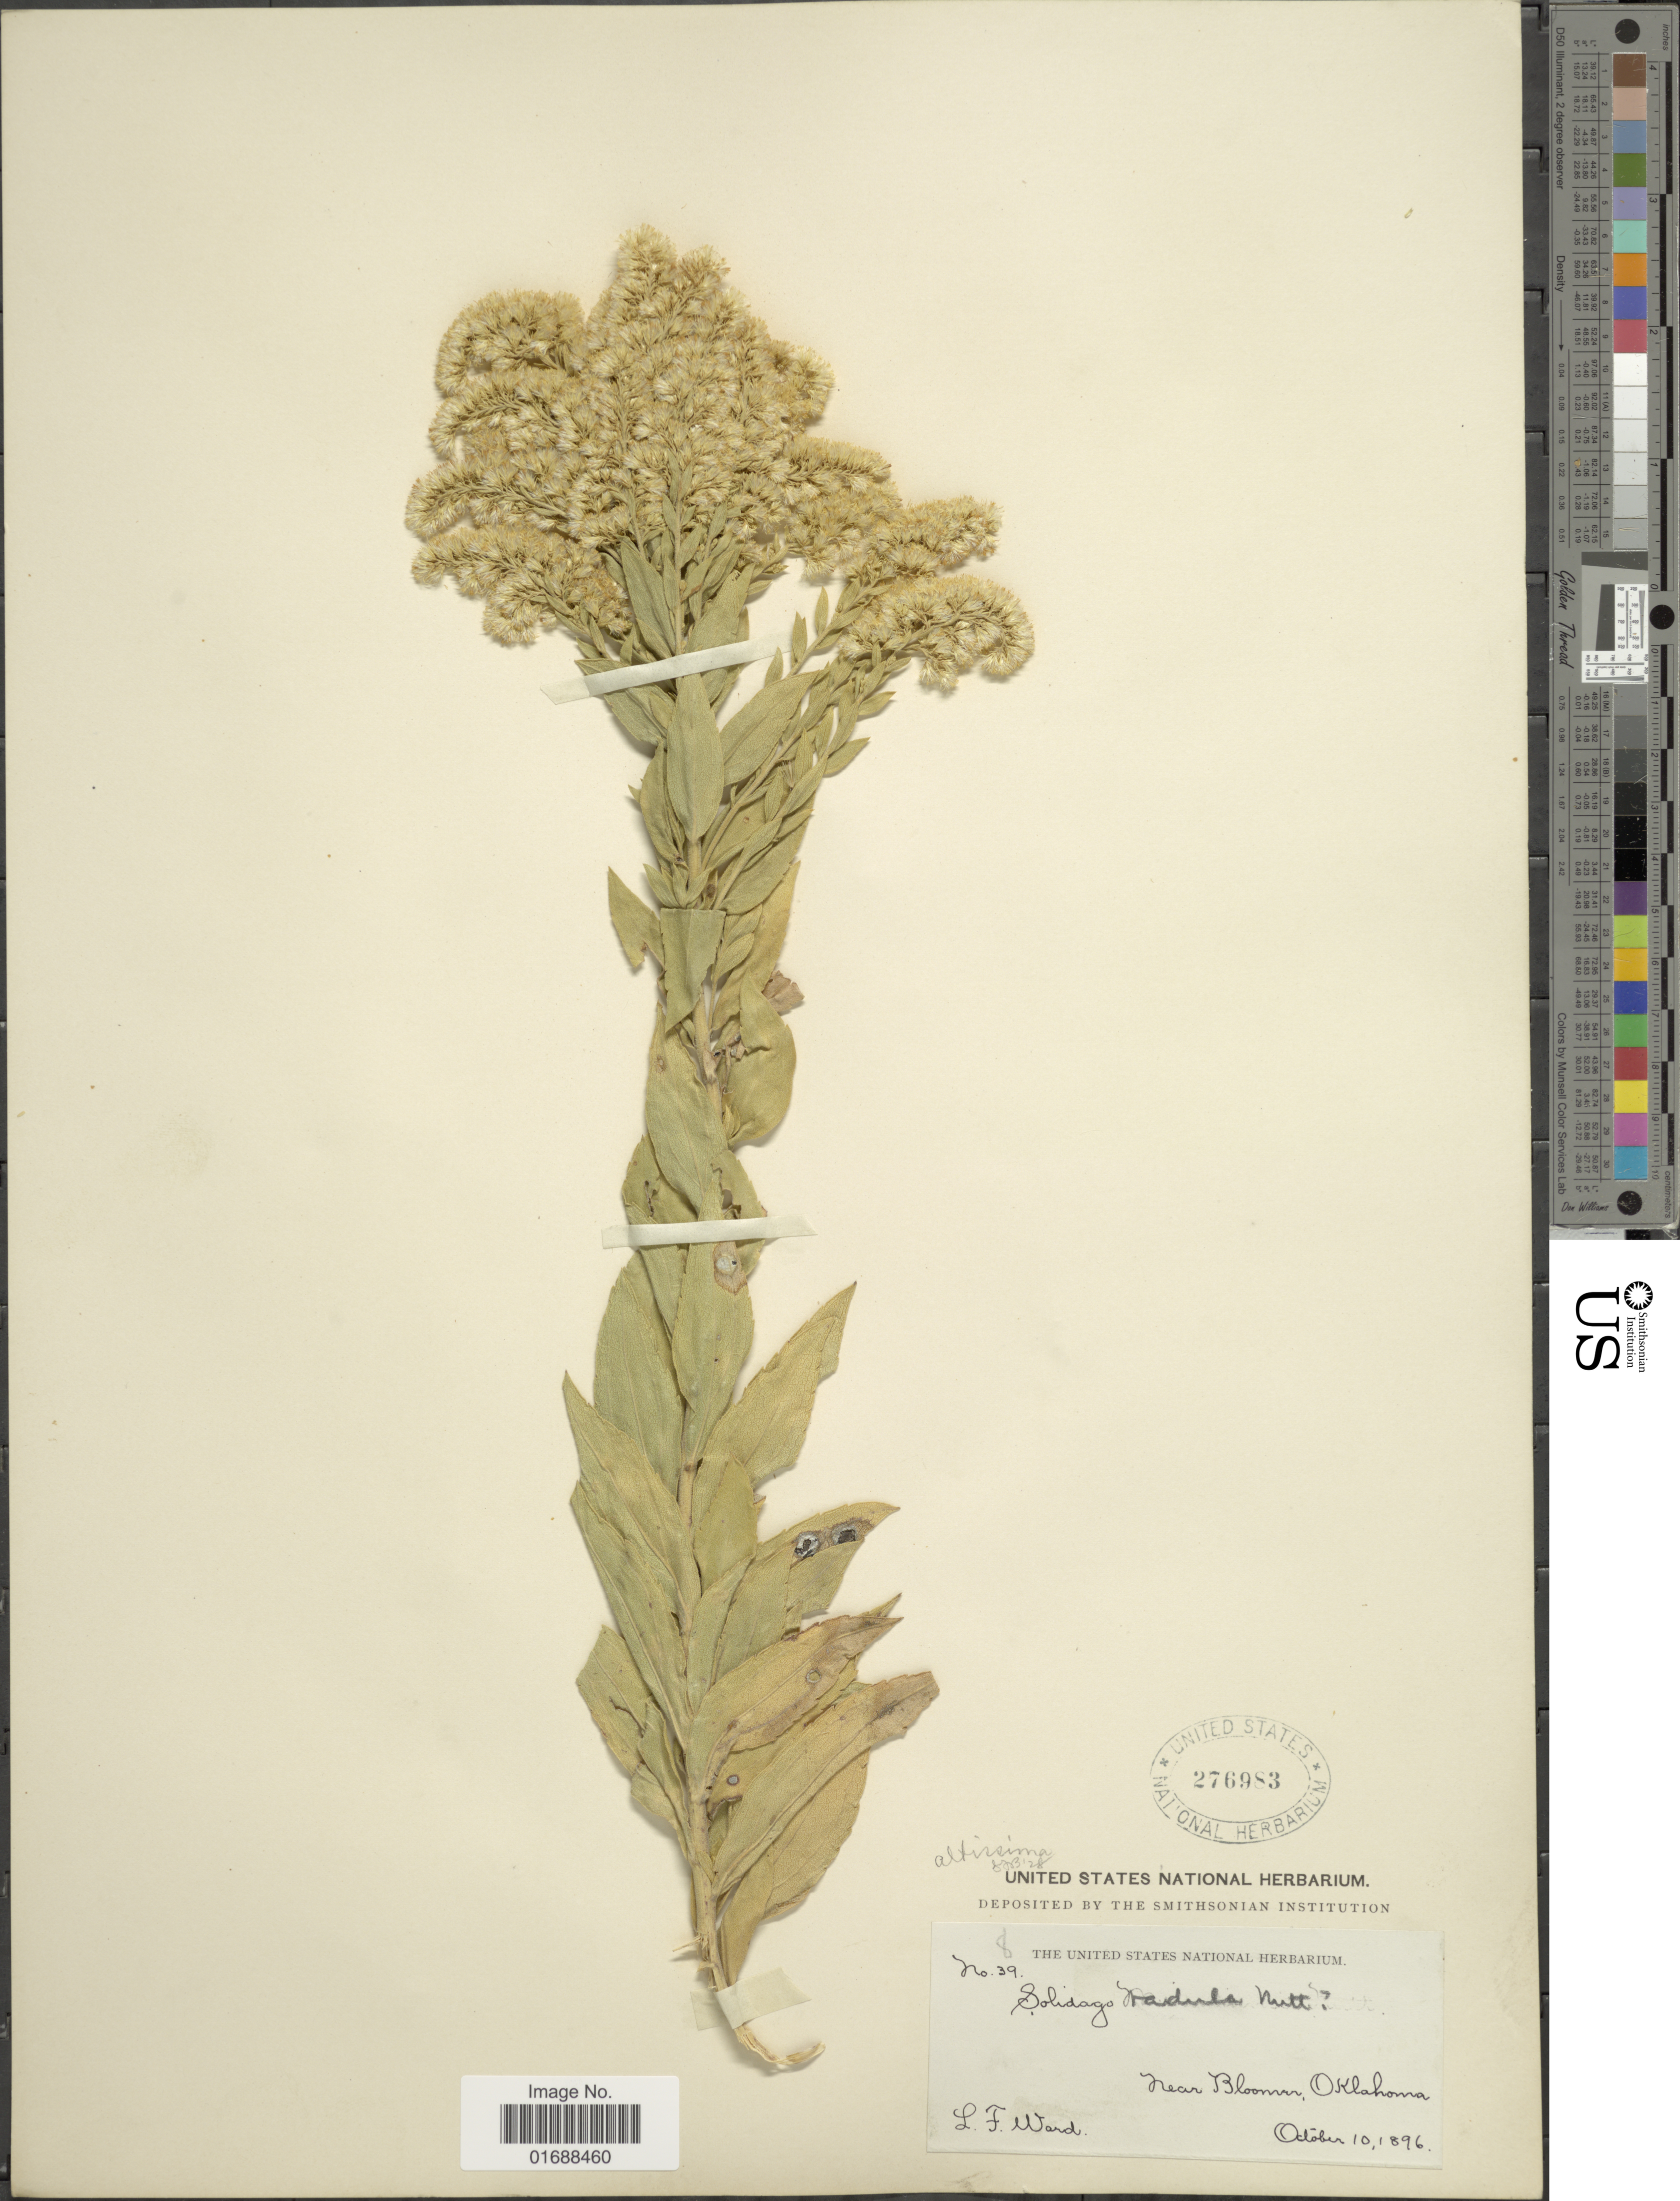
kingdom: Plantae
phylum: Tracheophyta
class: Magnoliopsida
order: Asterales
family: Asteraceae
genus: Solidago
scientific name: Solidago mollis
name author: Bartl.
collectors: L. Ward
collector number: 39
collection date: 1896-10-10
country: United States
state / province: Oklahoma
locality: Near Bloomer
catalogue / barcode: US 276983